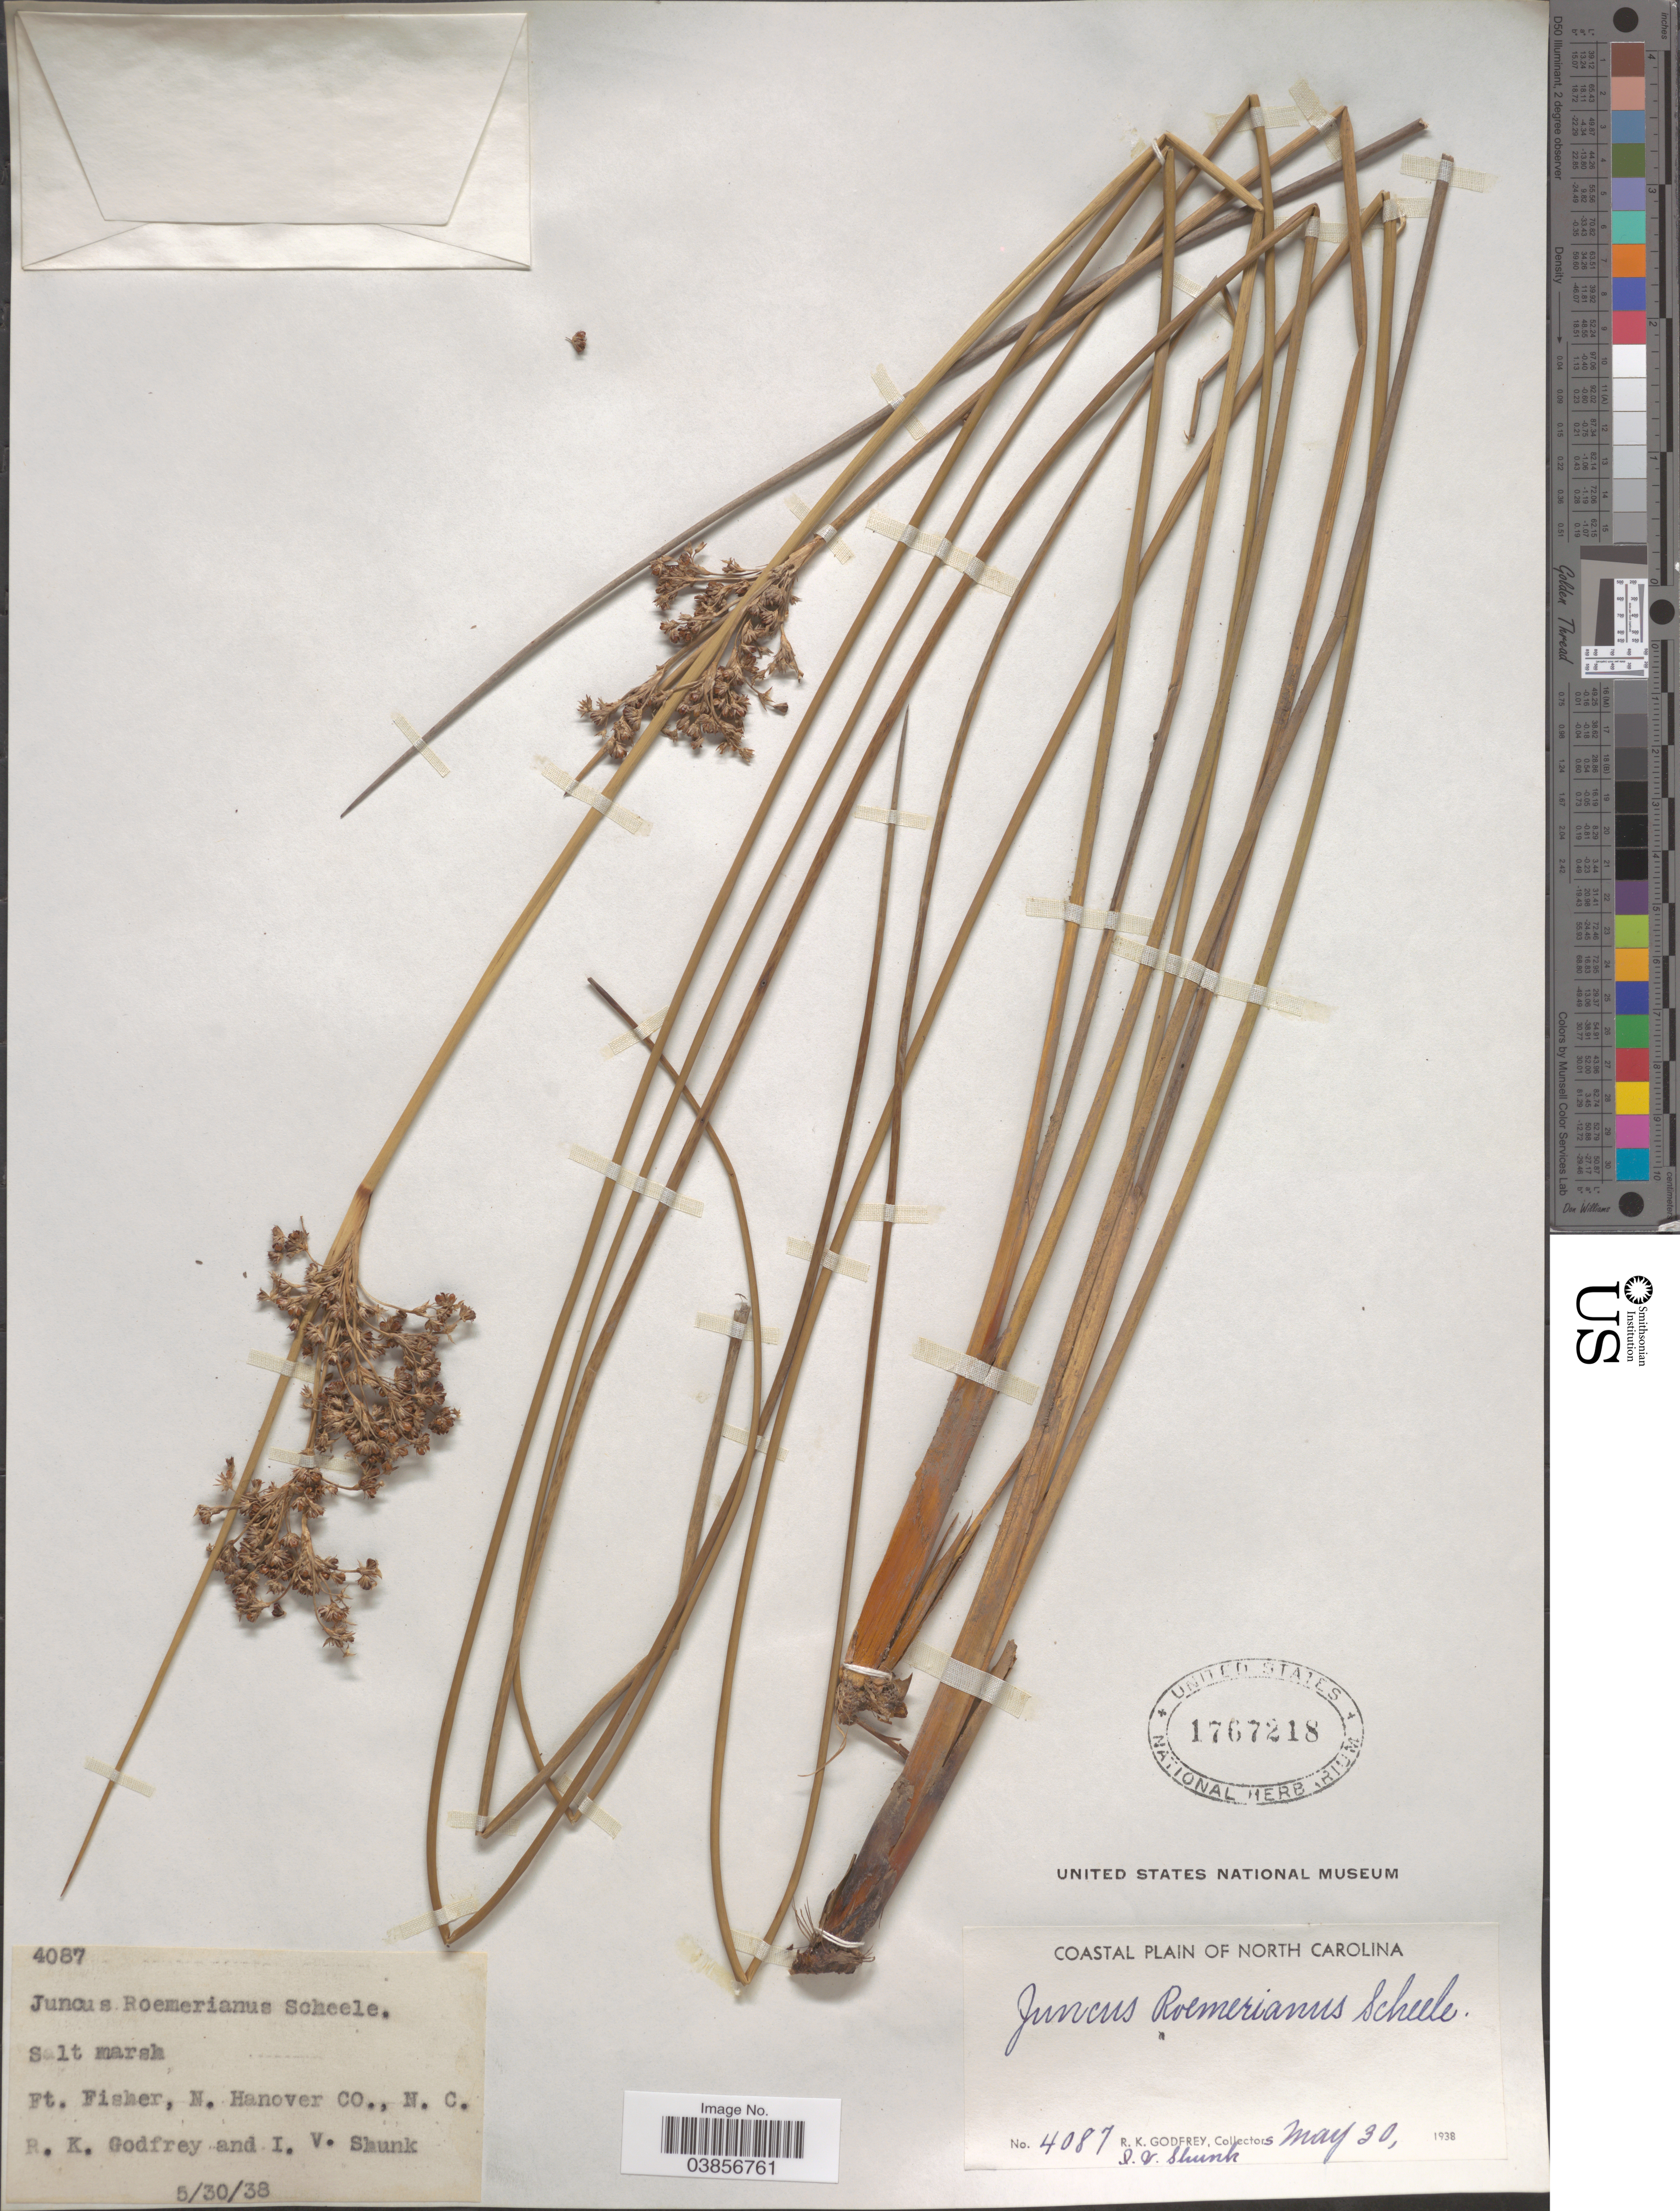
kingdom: Plantae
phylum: Tracheophyta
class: Liliopsida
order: Poales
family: Juncaceae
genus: Juncus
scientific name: Juncus roemerianus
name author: Scheele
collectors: R. K. Godfrey & I. Schunk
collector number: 4087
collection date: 1938-05-30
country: United States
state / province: North Carolina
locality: Coastal Plain of North Carolina. Ft. Fisher, N. Hanover Co.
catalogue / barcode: US 1767218